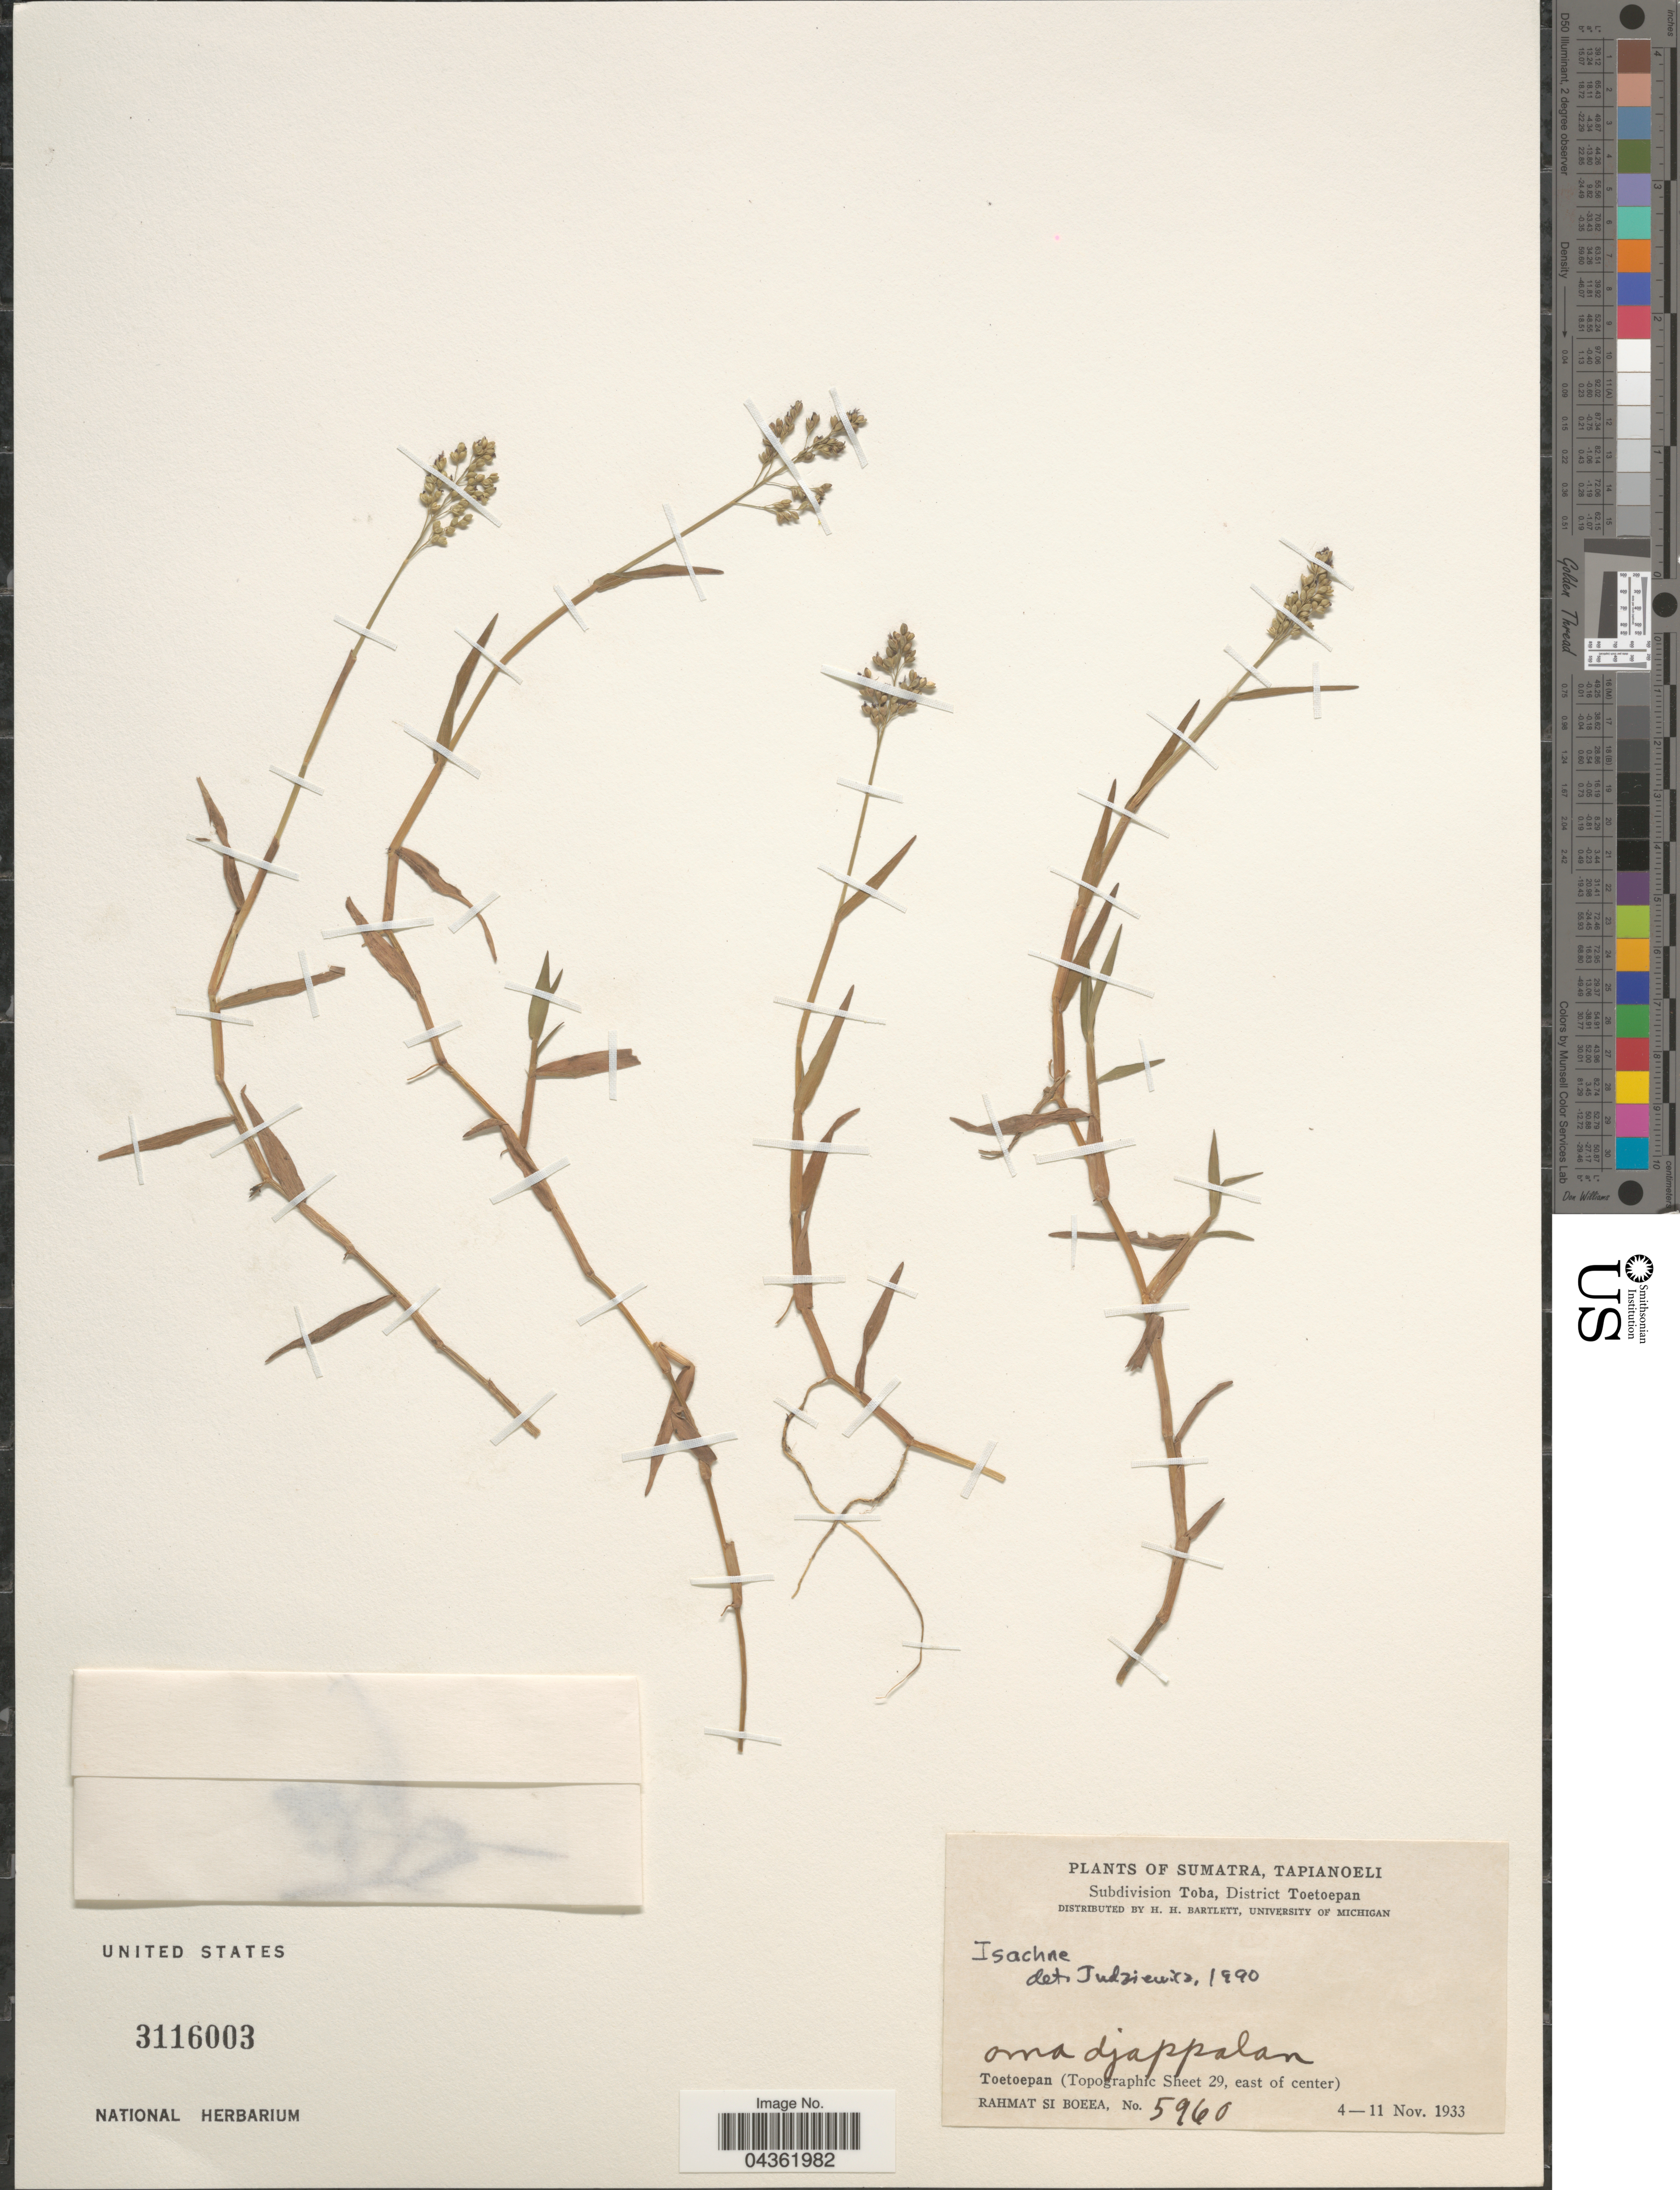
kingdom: Plantae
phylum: Tracheophyta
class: Liliopsida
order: Poales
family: Poaceae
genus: Isachne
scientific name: Isachne sp.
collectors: Rahmat Si Boeea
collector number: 5960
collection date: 1933-11-04/1933-11-11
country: Indonesia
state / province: Sumatra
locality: Tapianoeli. Toetoepan (Topographic Sheet 29, east of center).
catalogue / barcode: US 3116003